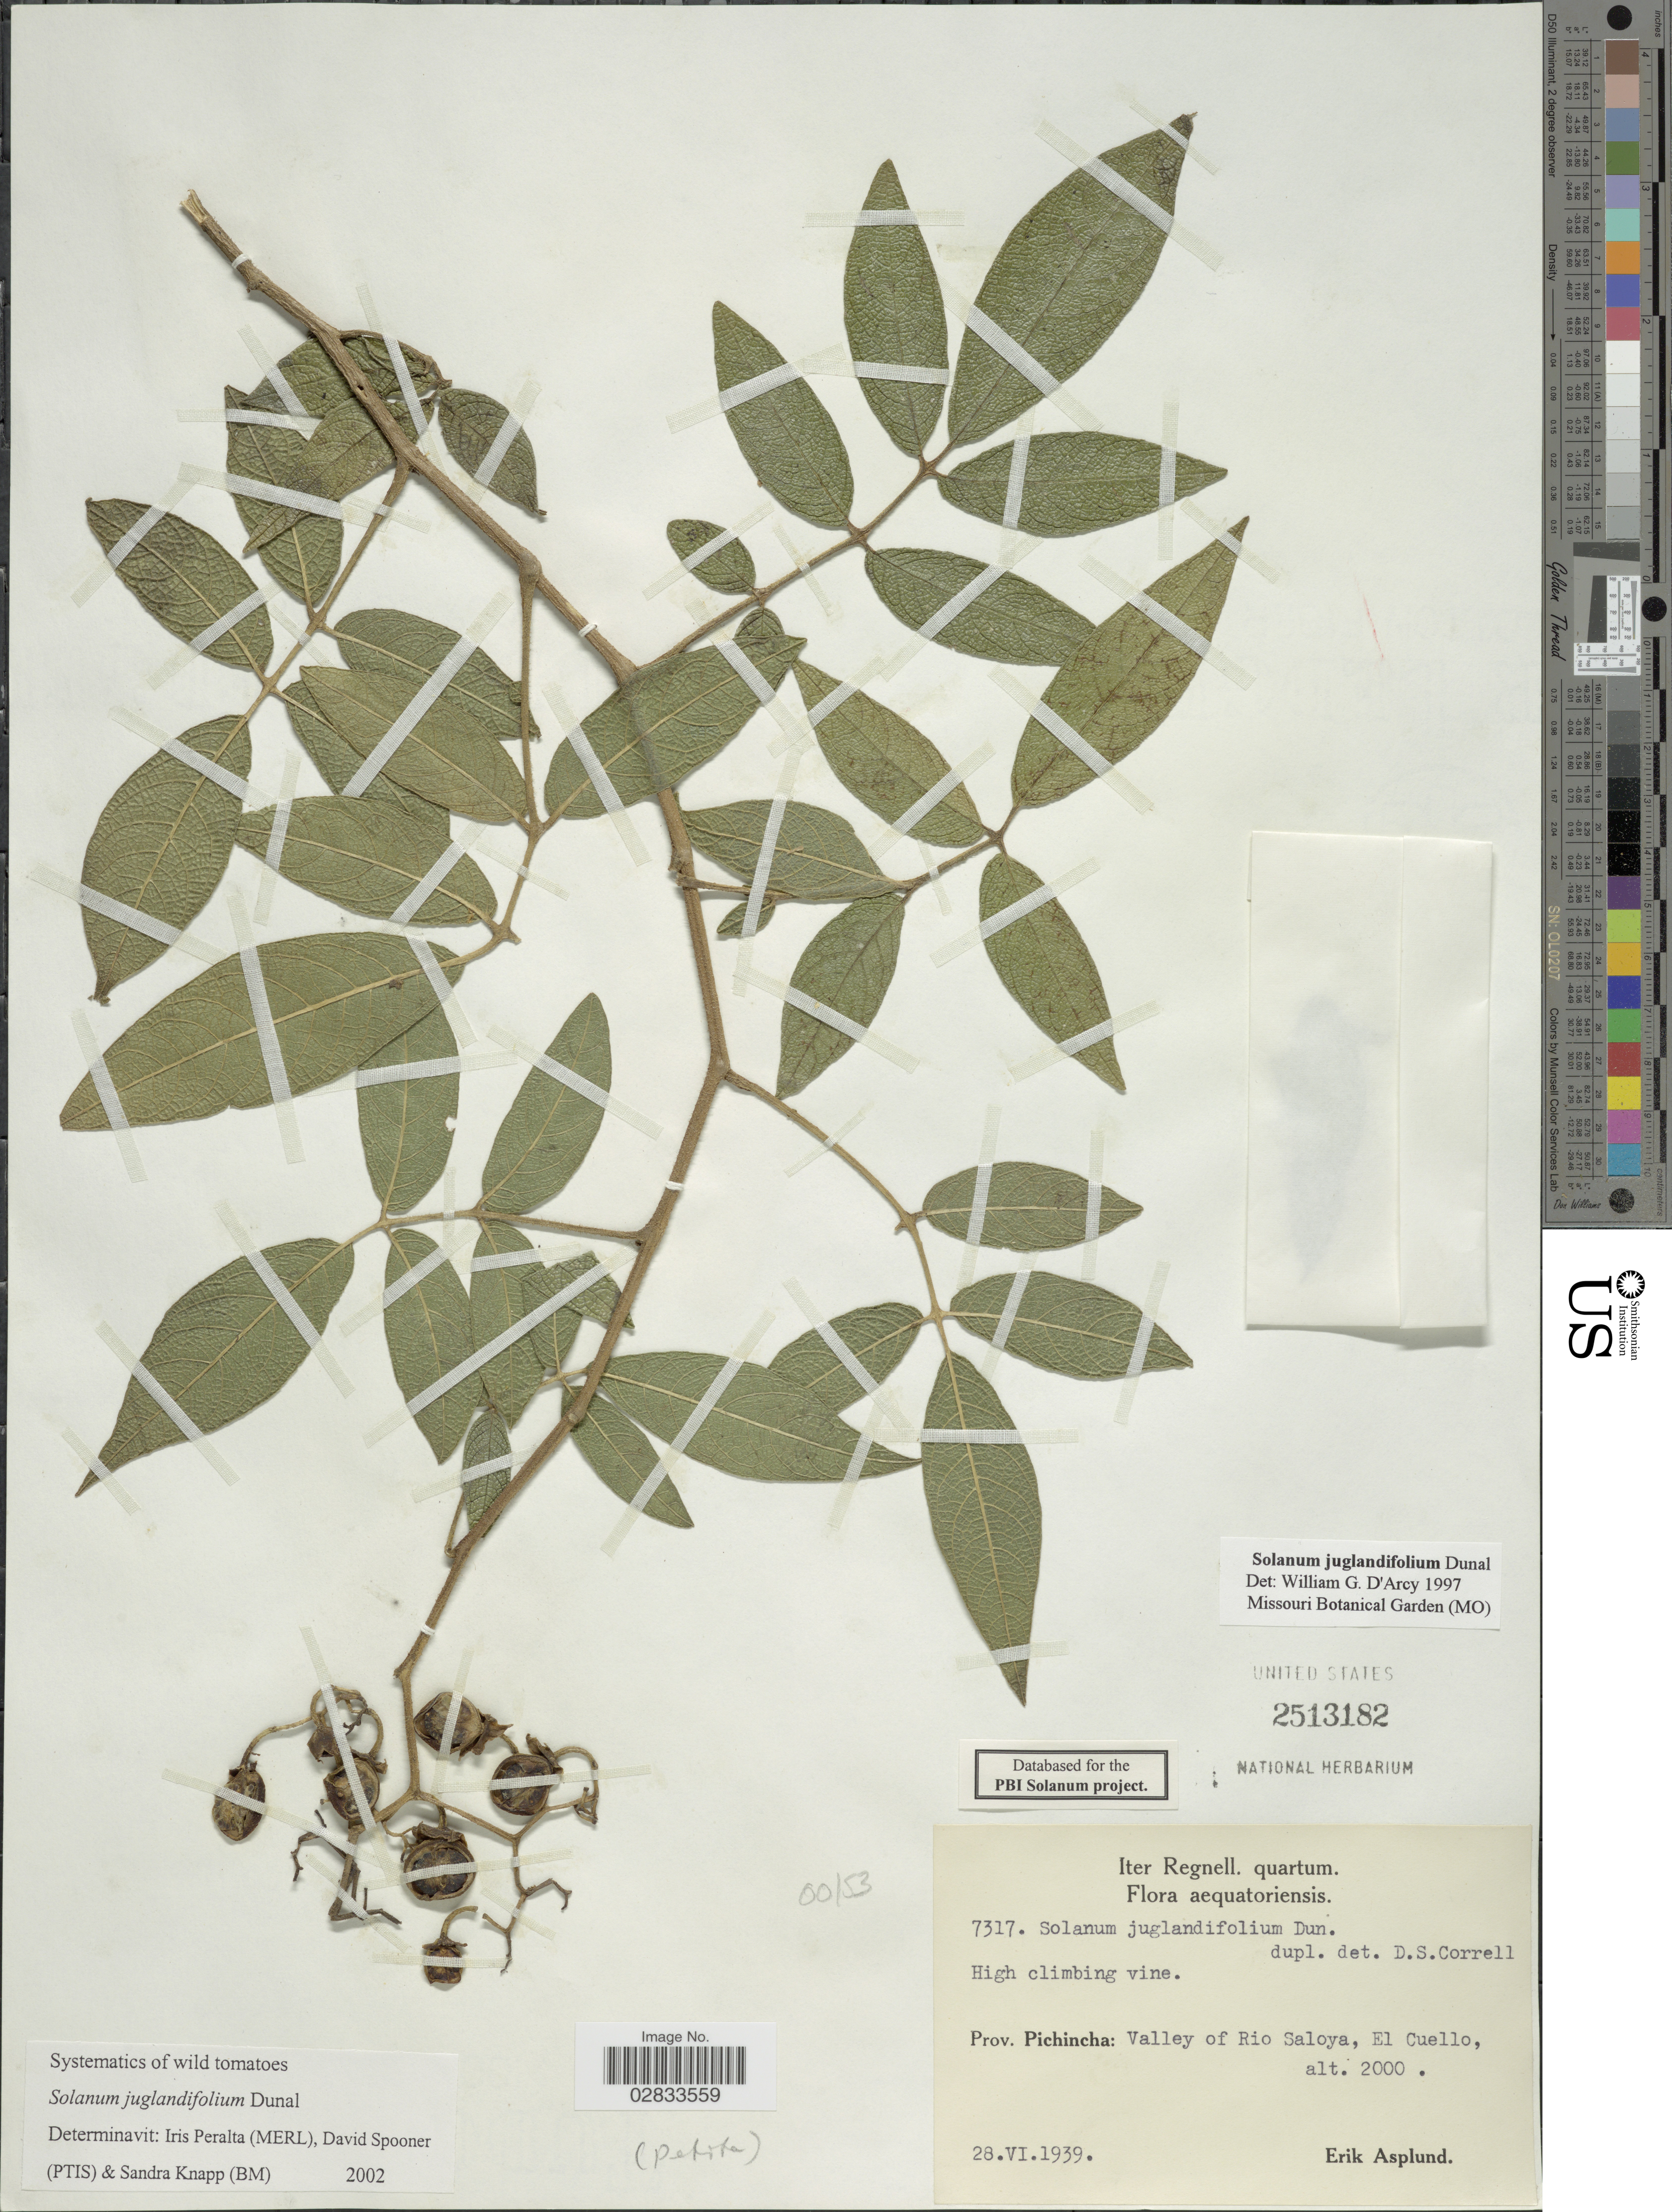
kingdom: Plantae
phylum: Tracheophyta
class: Magnoliopsida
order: Solanales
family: Solanaceae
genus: Solanum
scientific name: Solanum juglandifolium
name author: Dunal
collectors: E. Asplund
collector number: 7317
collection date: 1939-06-28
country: Ecuador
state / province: Pichincha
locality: Valley of Rio Saloya, El Cuello.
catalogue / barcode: US 2513182